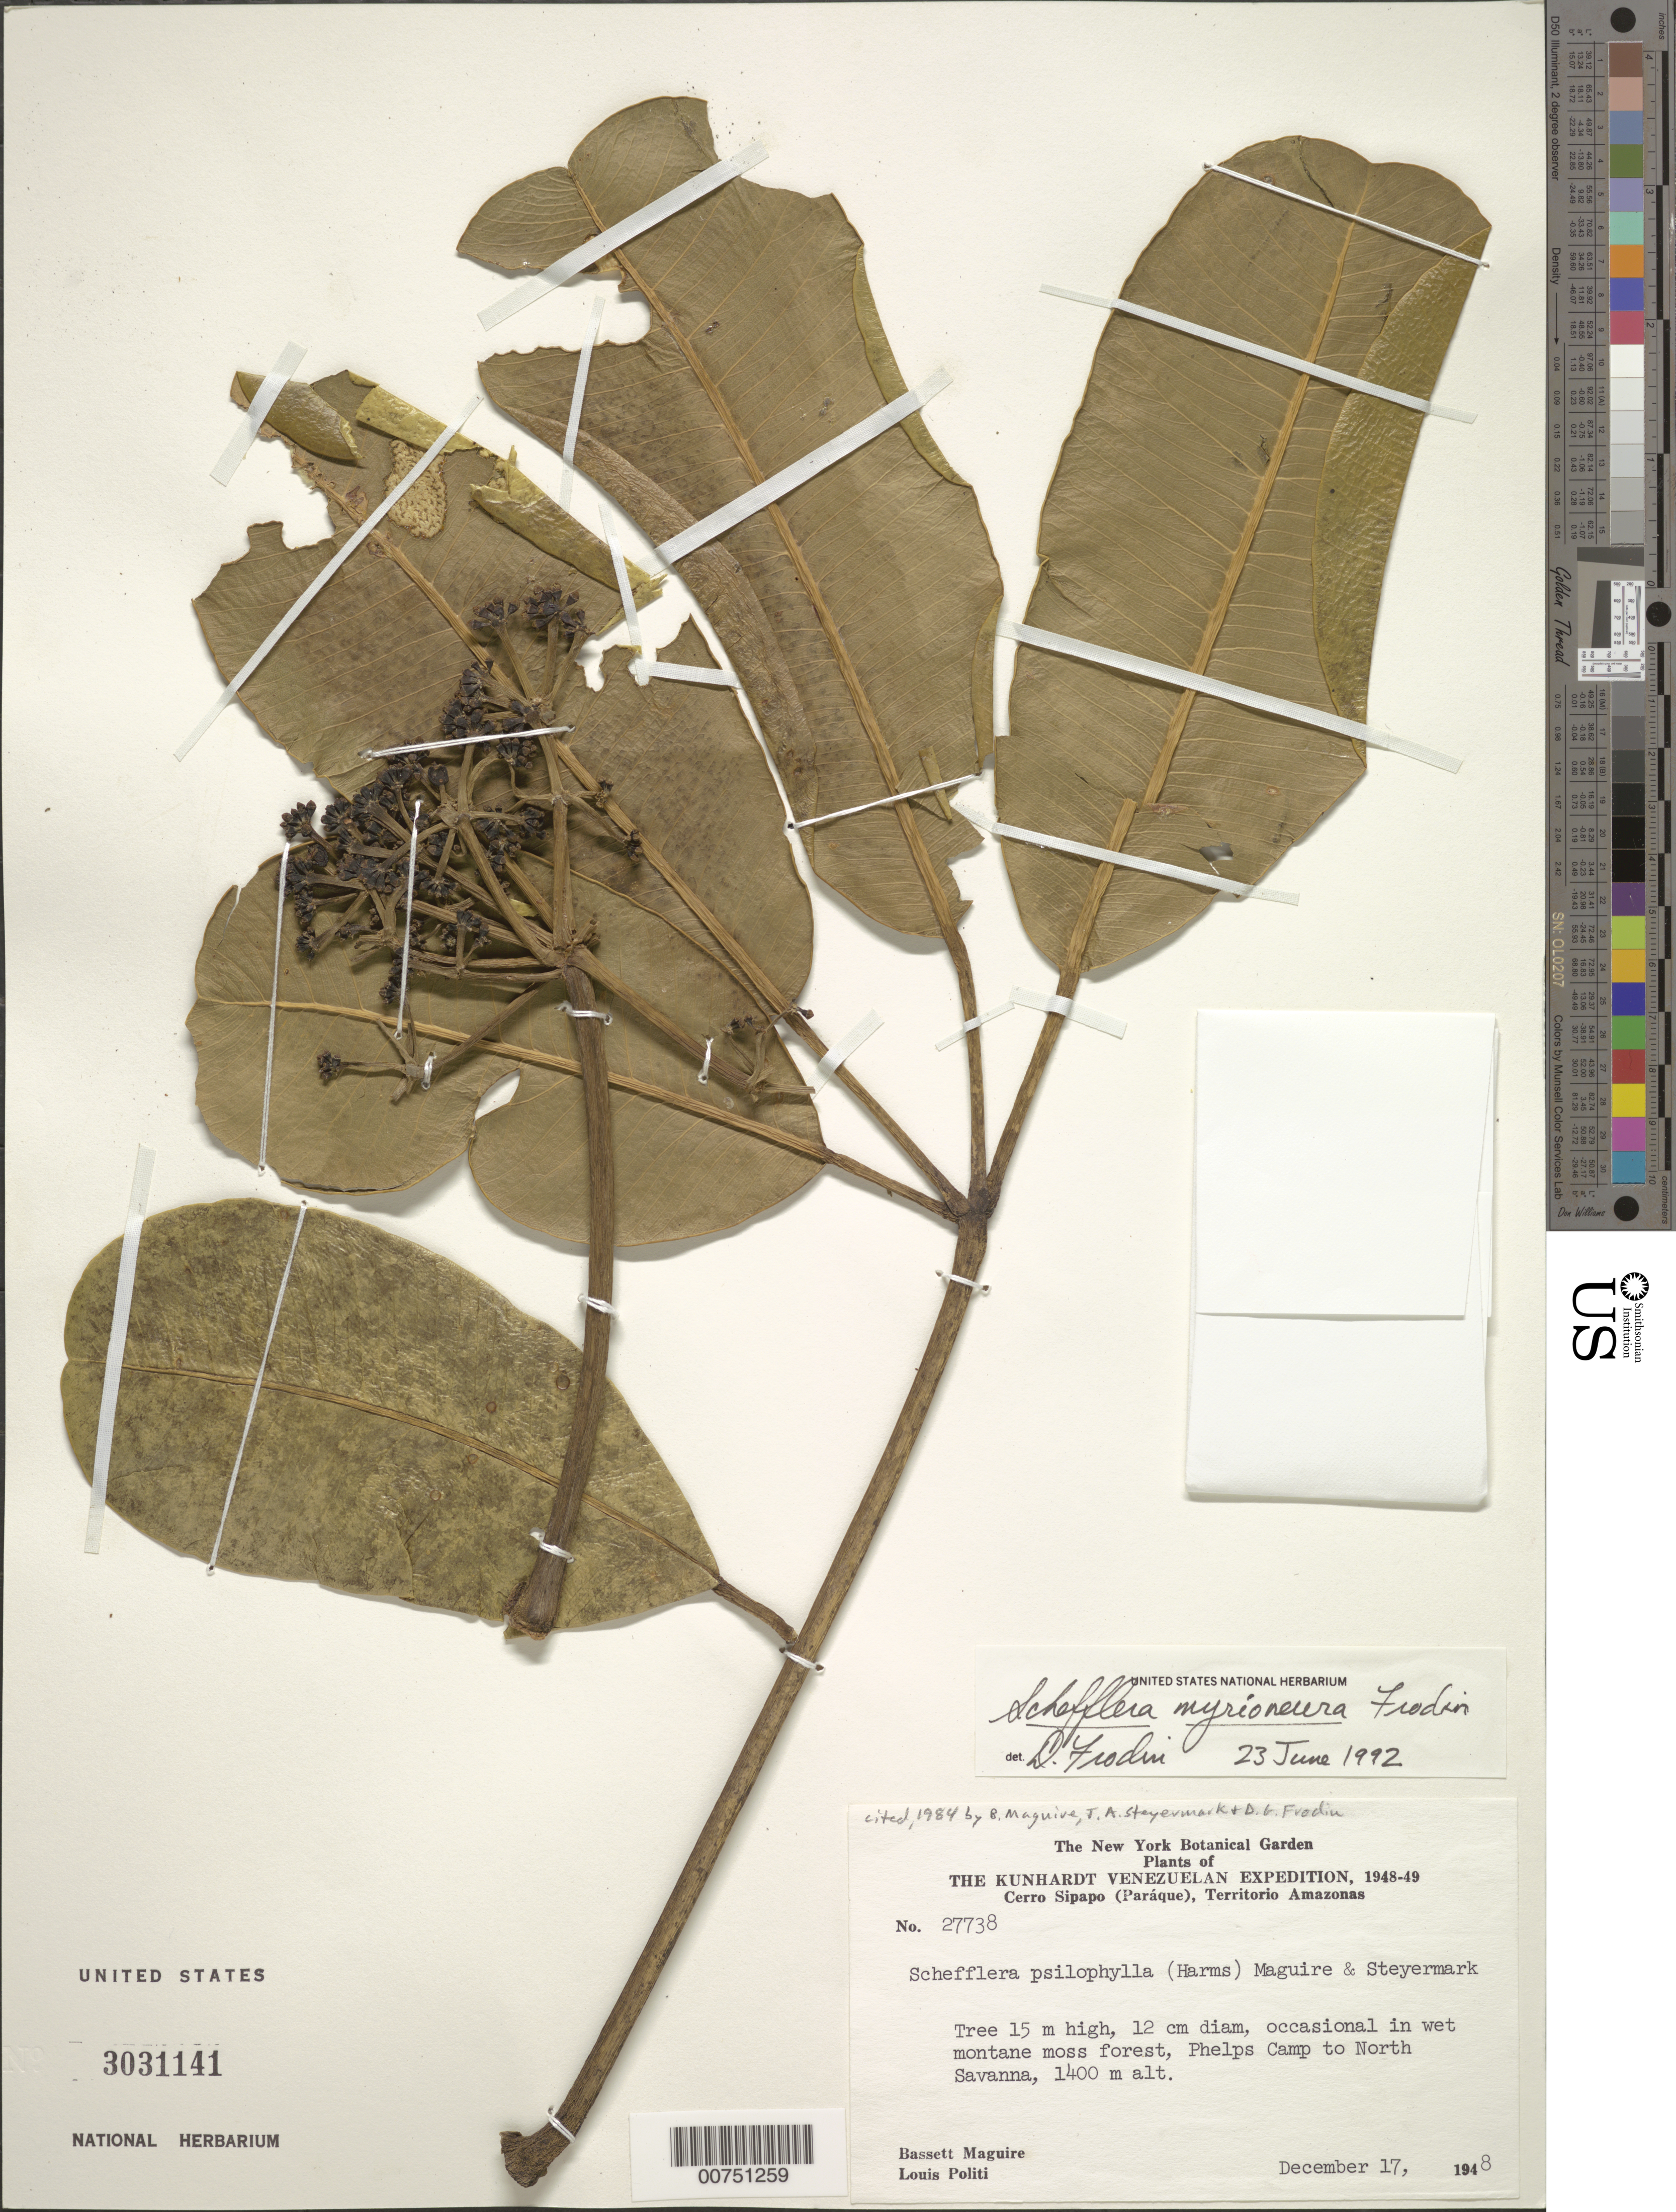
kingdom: Plantae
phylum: Tracheophyta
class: Magnoliopsida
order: Apiales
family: Araliaceae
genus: Schefflera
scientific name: Schefflera psilophylla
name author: (Harms) Maguire et al.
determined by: Frodin, D. G.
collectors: B. Maguire & L. Politi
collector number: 27738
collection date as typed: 17-Dec-48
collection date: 1948-12-17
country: Venezuela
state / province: Amazonas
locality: Cerro Sipapo (Paráque), Phelps Camp to North Savanna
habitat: Wet montane moss forest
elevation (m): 1400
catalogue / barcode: US 3031141